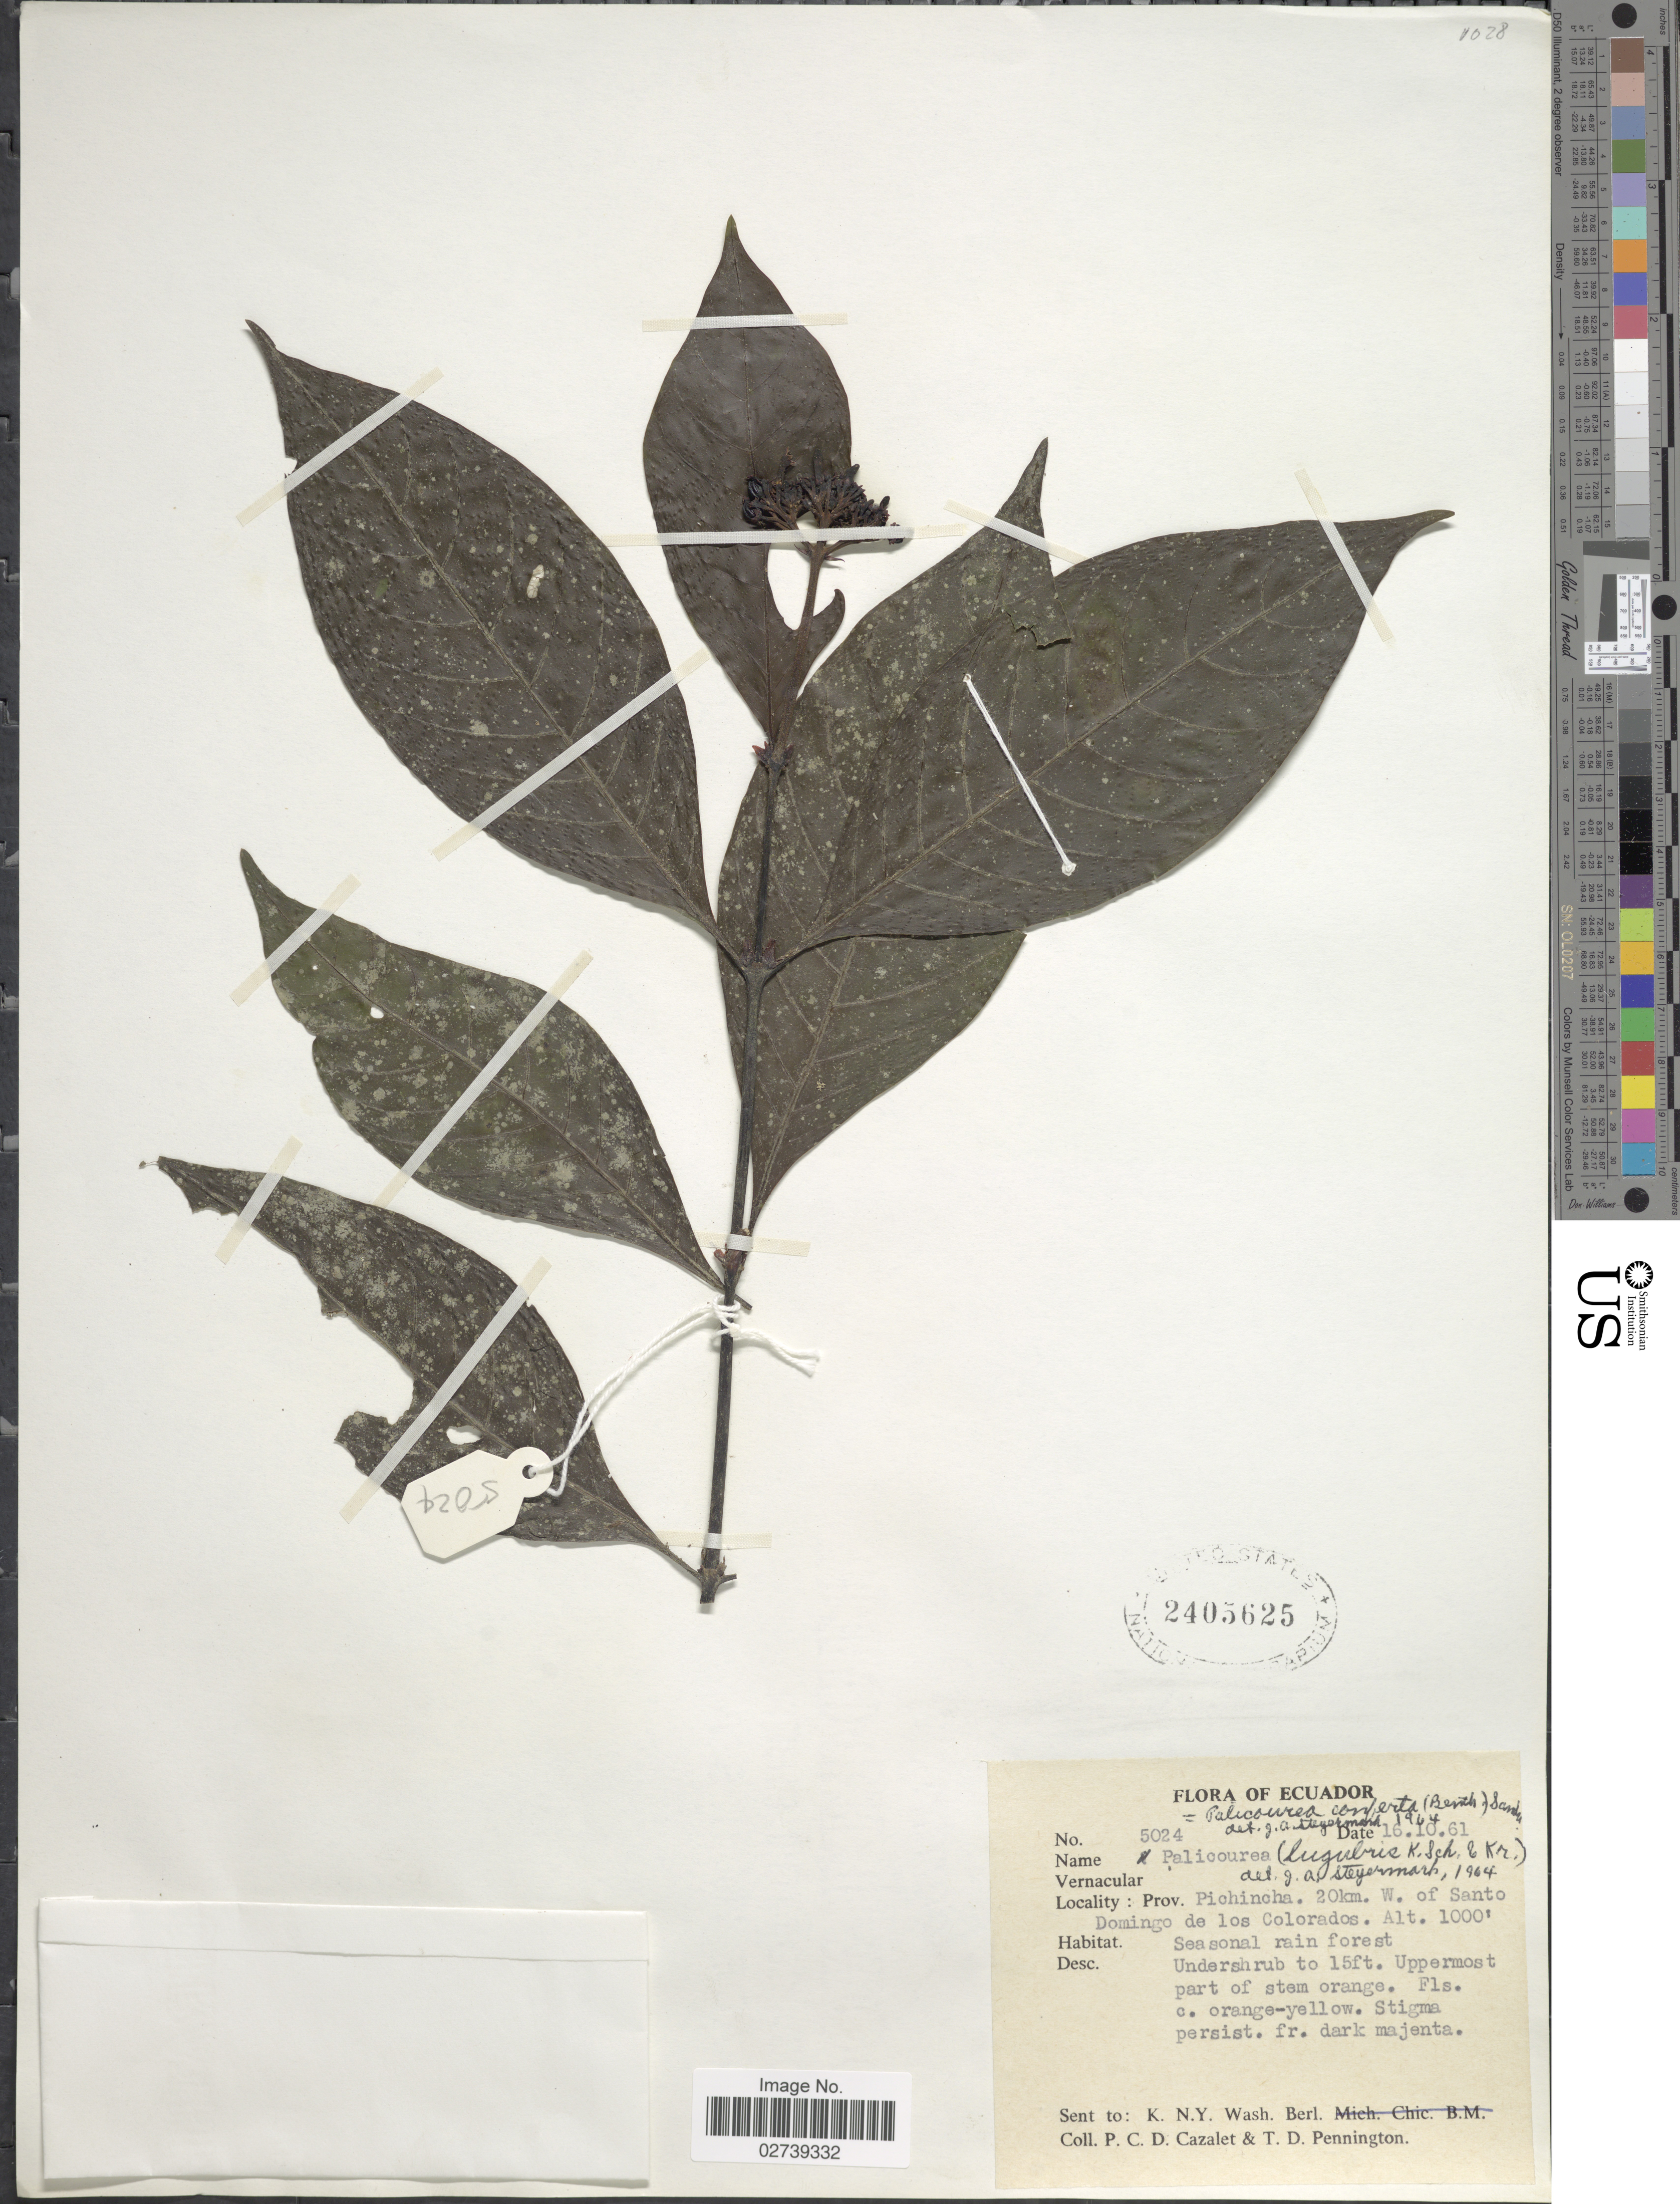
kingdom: Plantae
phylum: Tracheophyta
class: Magnoliopsida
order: Gentianales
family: Rubiaceae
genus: Palicourea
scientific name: Palicourea conferta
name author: (Benth.) Sandwith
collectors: P. C. D. Cazalet & T. D. Pennington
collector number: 5024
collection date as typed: Transcribed d/m/y: 16/10/61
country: Ecuador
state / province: Pichincha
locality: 20 km. W. of Santo Domingo de los Colorados.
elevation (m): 305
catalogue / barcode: US 2405625